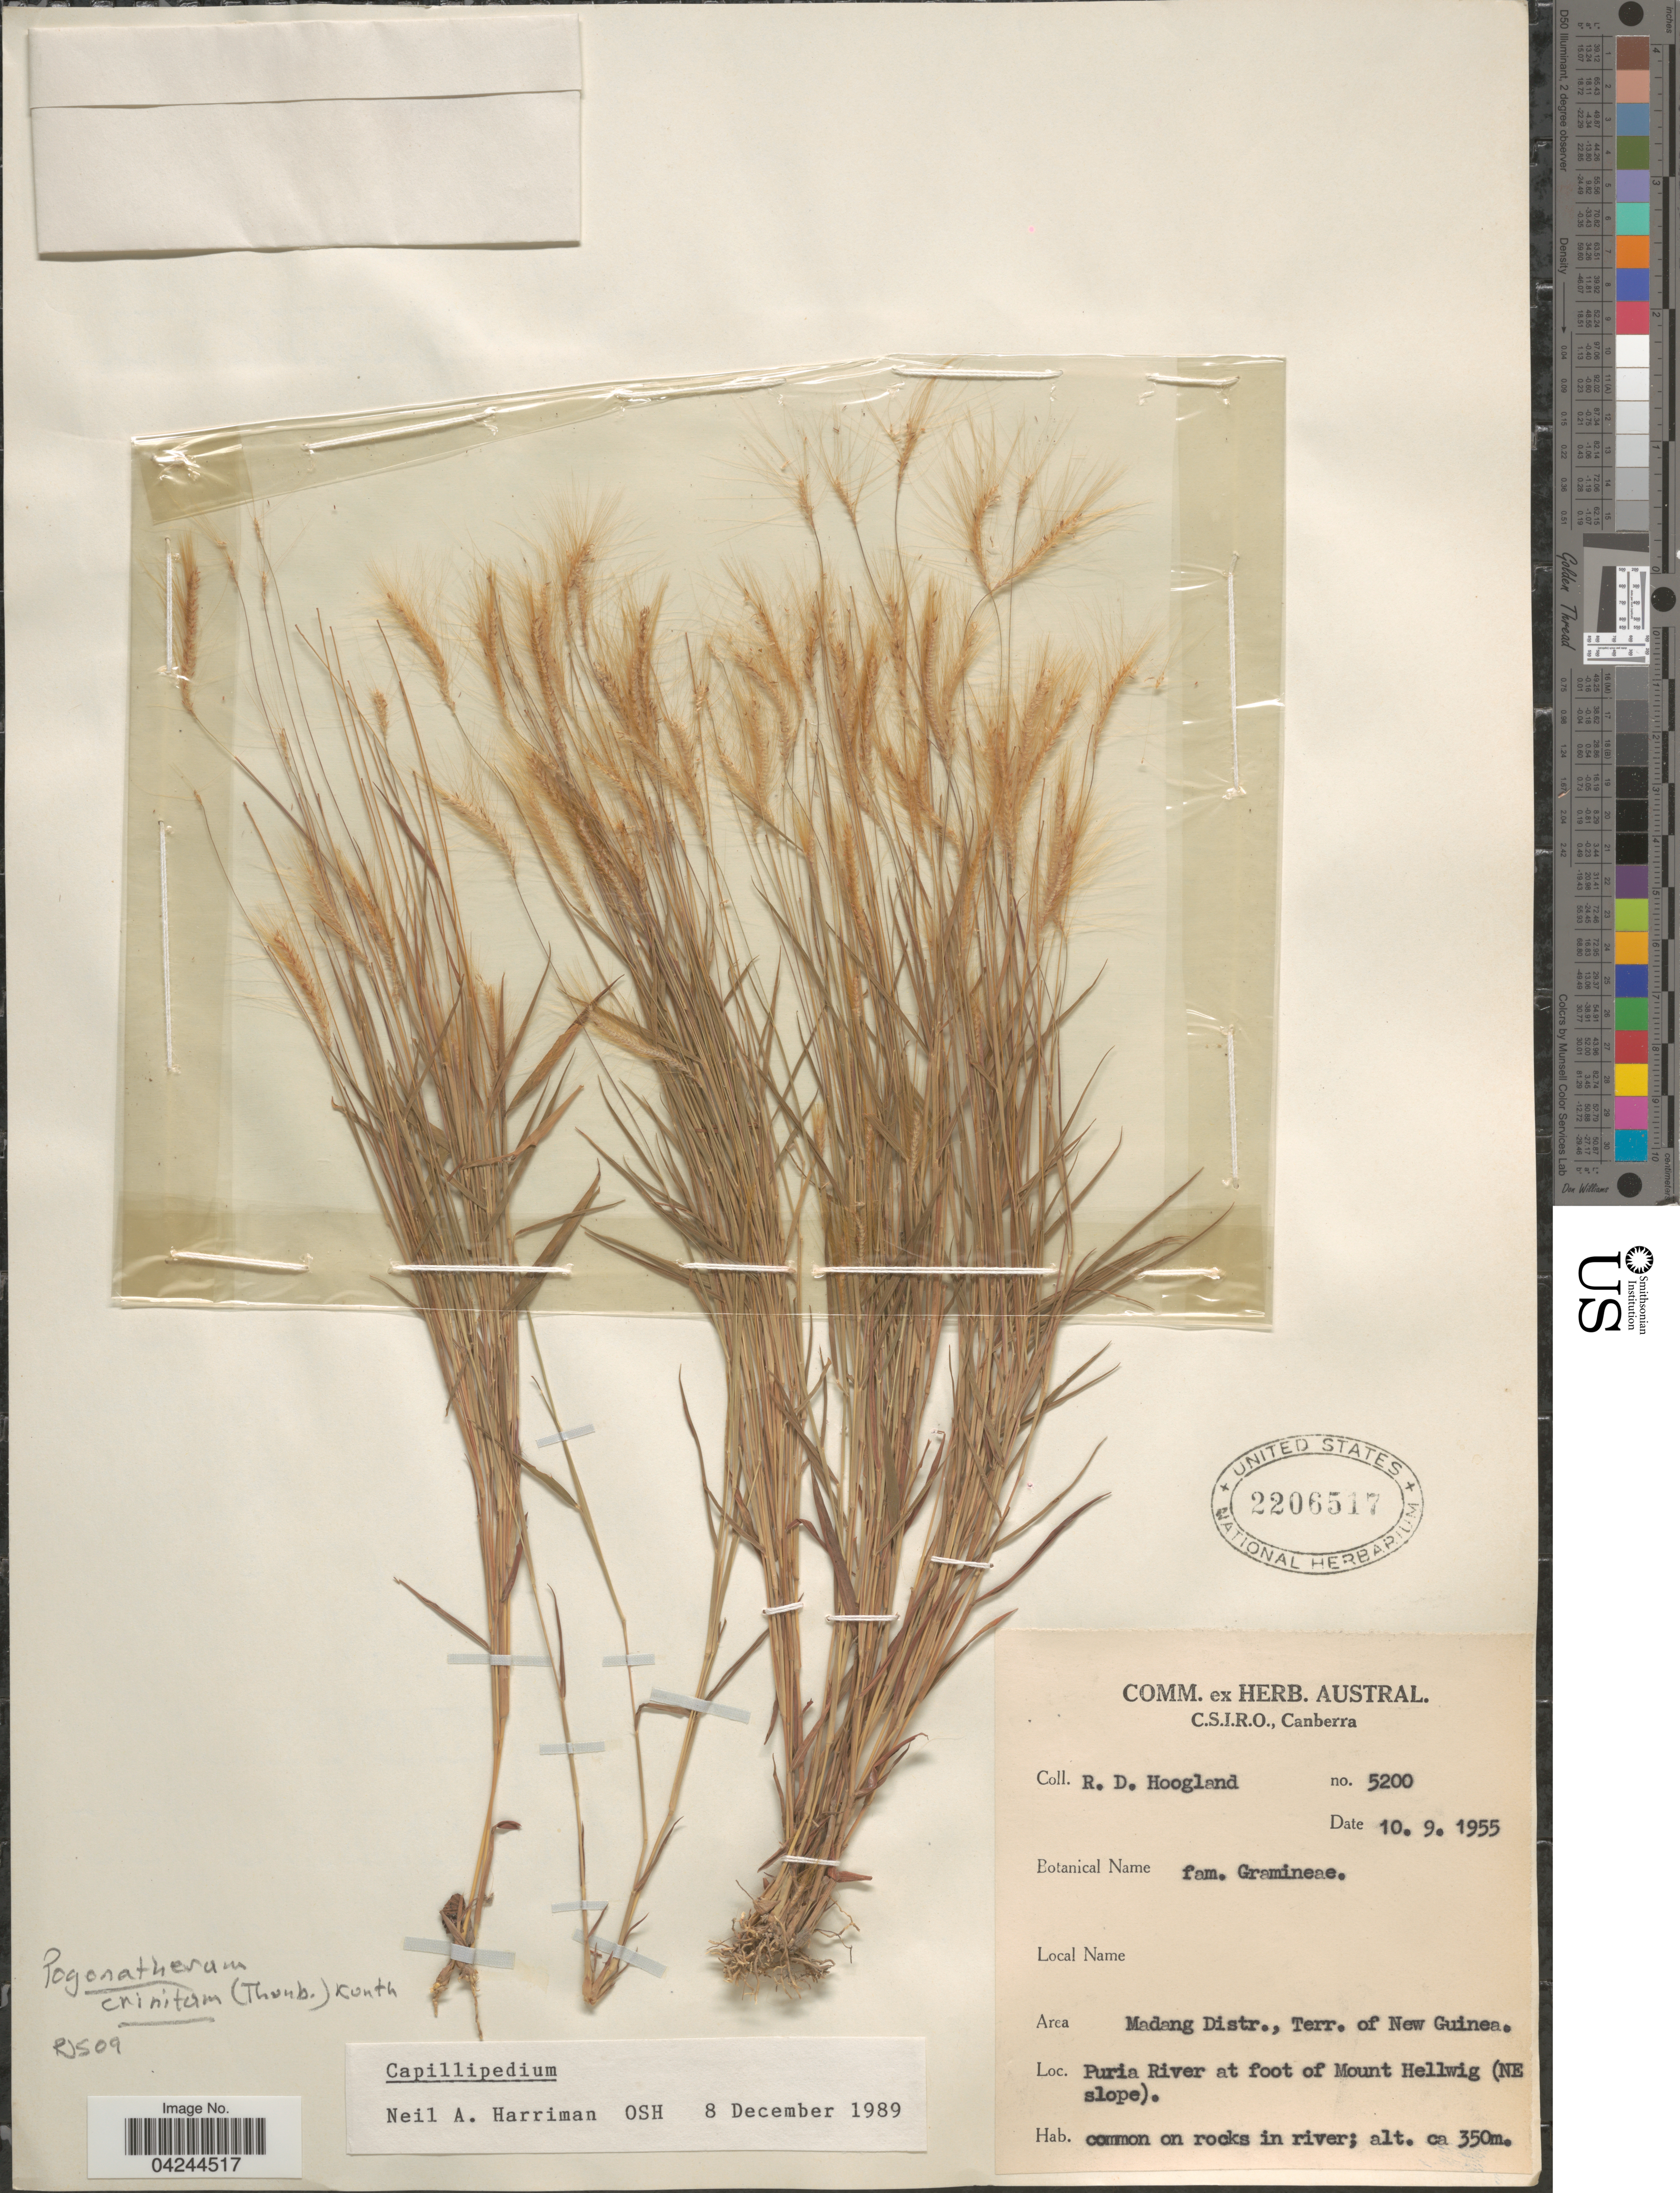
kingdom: Plantae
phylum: Tracheophyta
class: Liliopsida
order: Poales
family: Poaceae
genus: Pogonatherum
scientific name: Pogonatherum crinitum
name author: (Thunb.) Kunth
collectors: R. D. Hoogland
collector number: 5200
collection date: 1955-09-10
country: Papua New Guinea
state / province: Madang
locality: Area Madang Distr., Terr. of New Guinea. Puria River at foot of Mount Hellwig (NE slope).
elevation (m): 350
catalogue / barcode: US 2206517